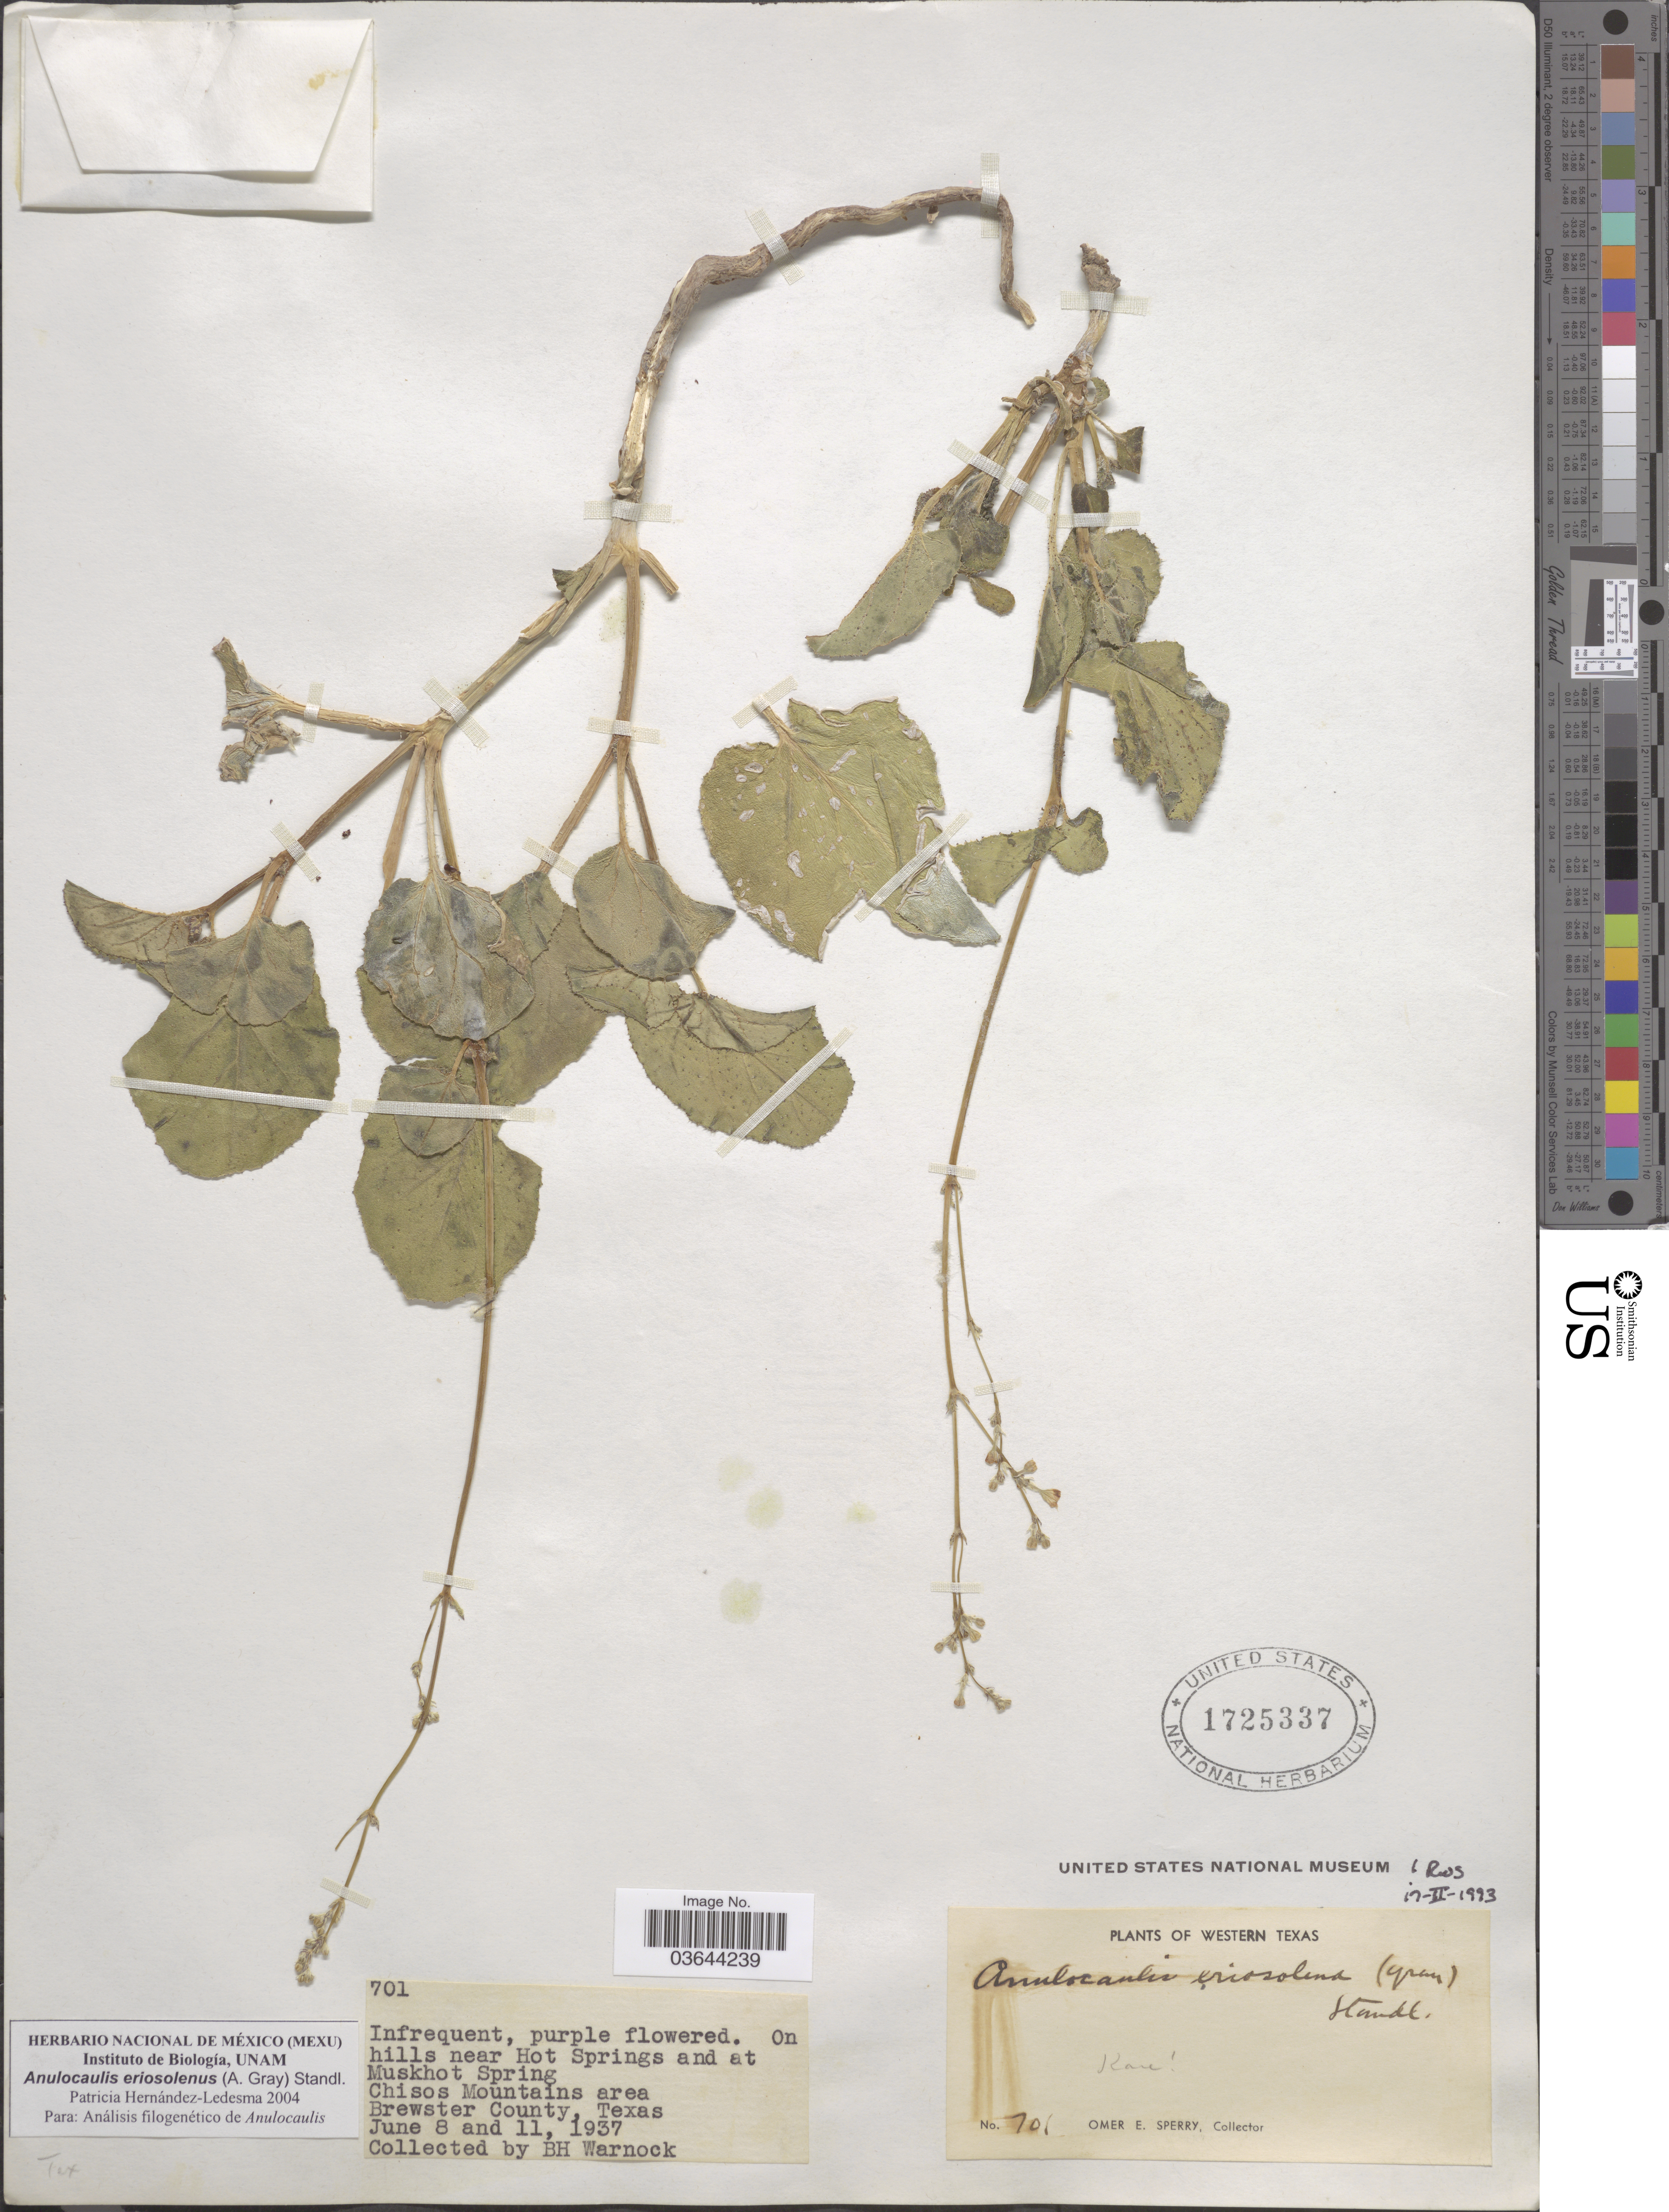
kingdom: Plantae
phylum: Tracheophyta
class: Magnoliopsida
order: Caryophyllales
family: Nyctaginaceae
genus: Anulocaulis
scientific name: Anulocaulis eriosolenus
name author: (A. Gray) Standl.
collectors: B. H. Warnock & O. E. Sperry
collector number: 701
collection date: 1937-06-08/1937-06-11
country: United States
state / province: Texas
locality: On hills near Hot Springs and at Muskhot Spring. Chisos Mountains area. Brewster County. Western Texas.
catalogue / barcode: US 1725337